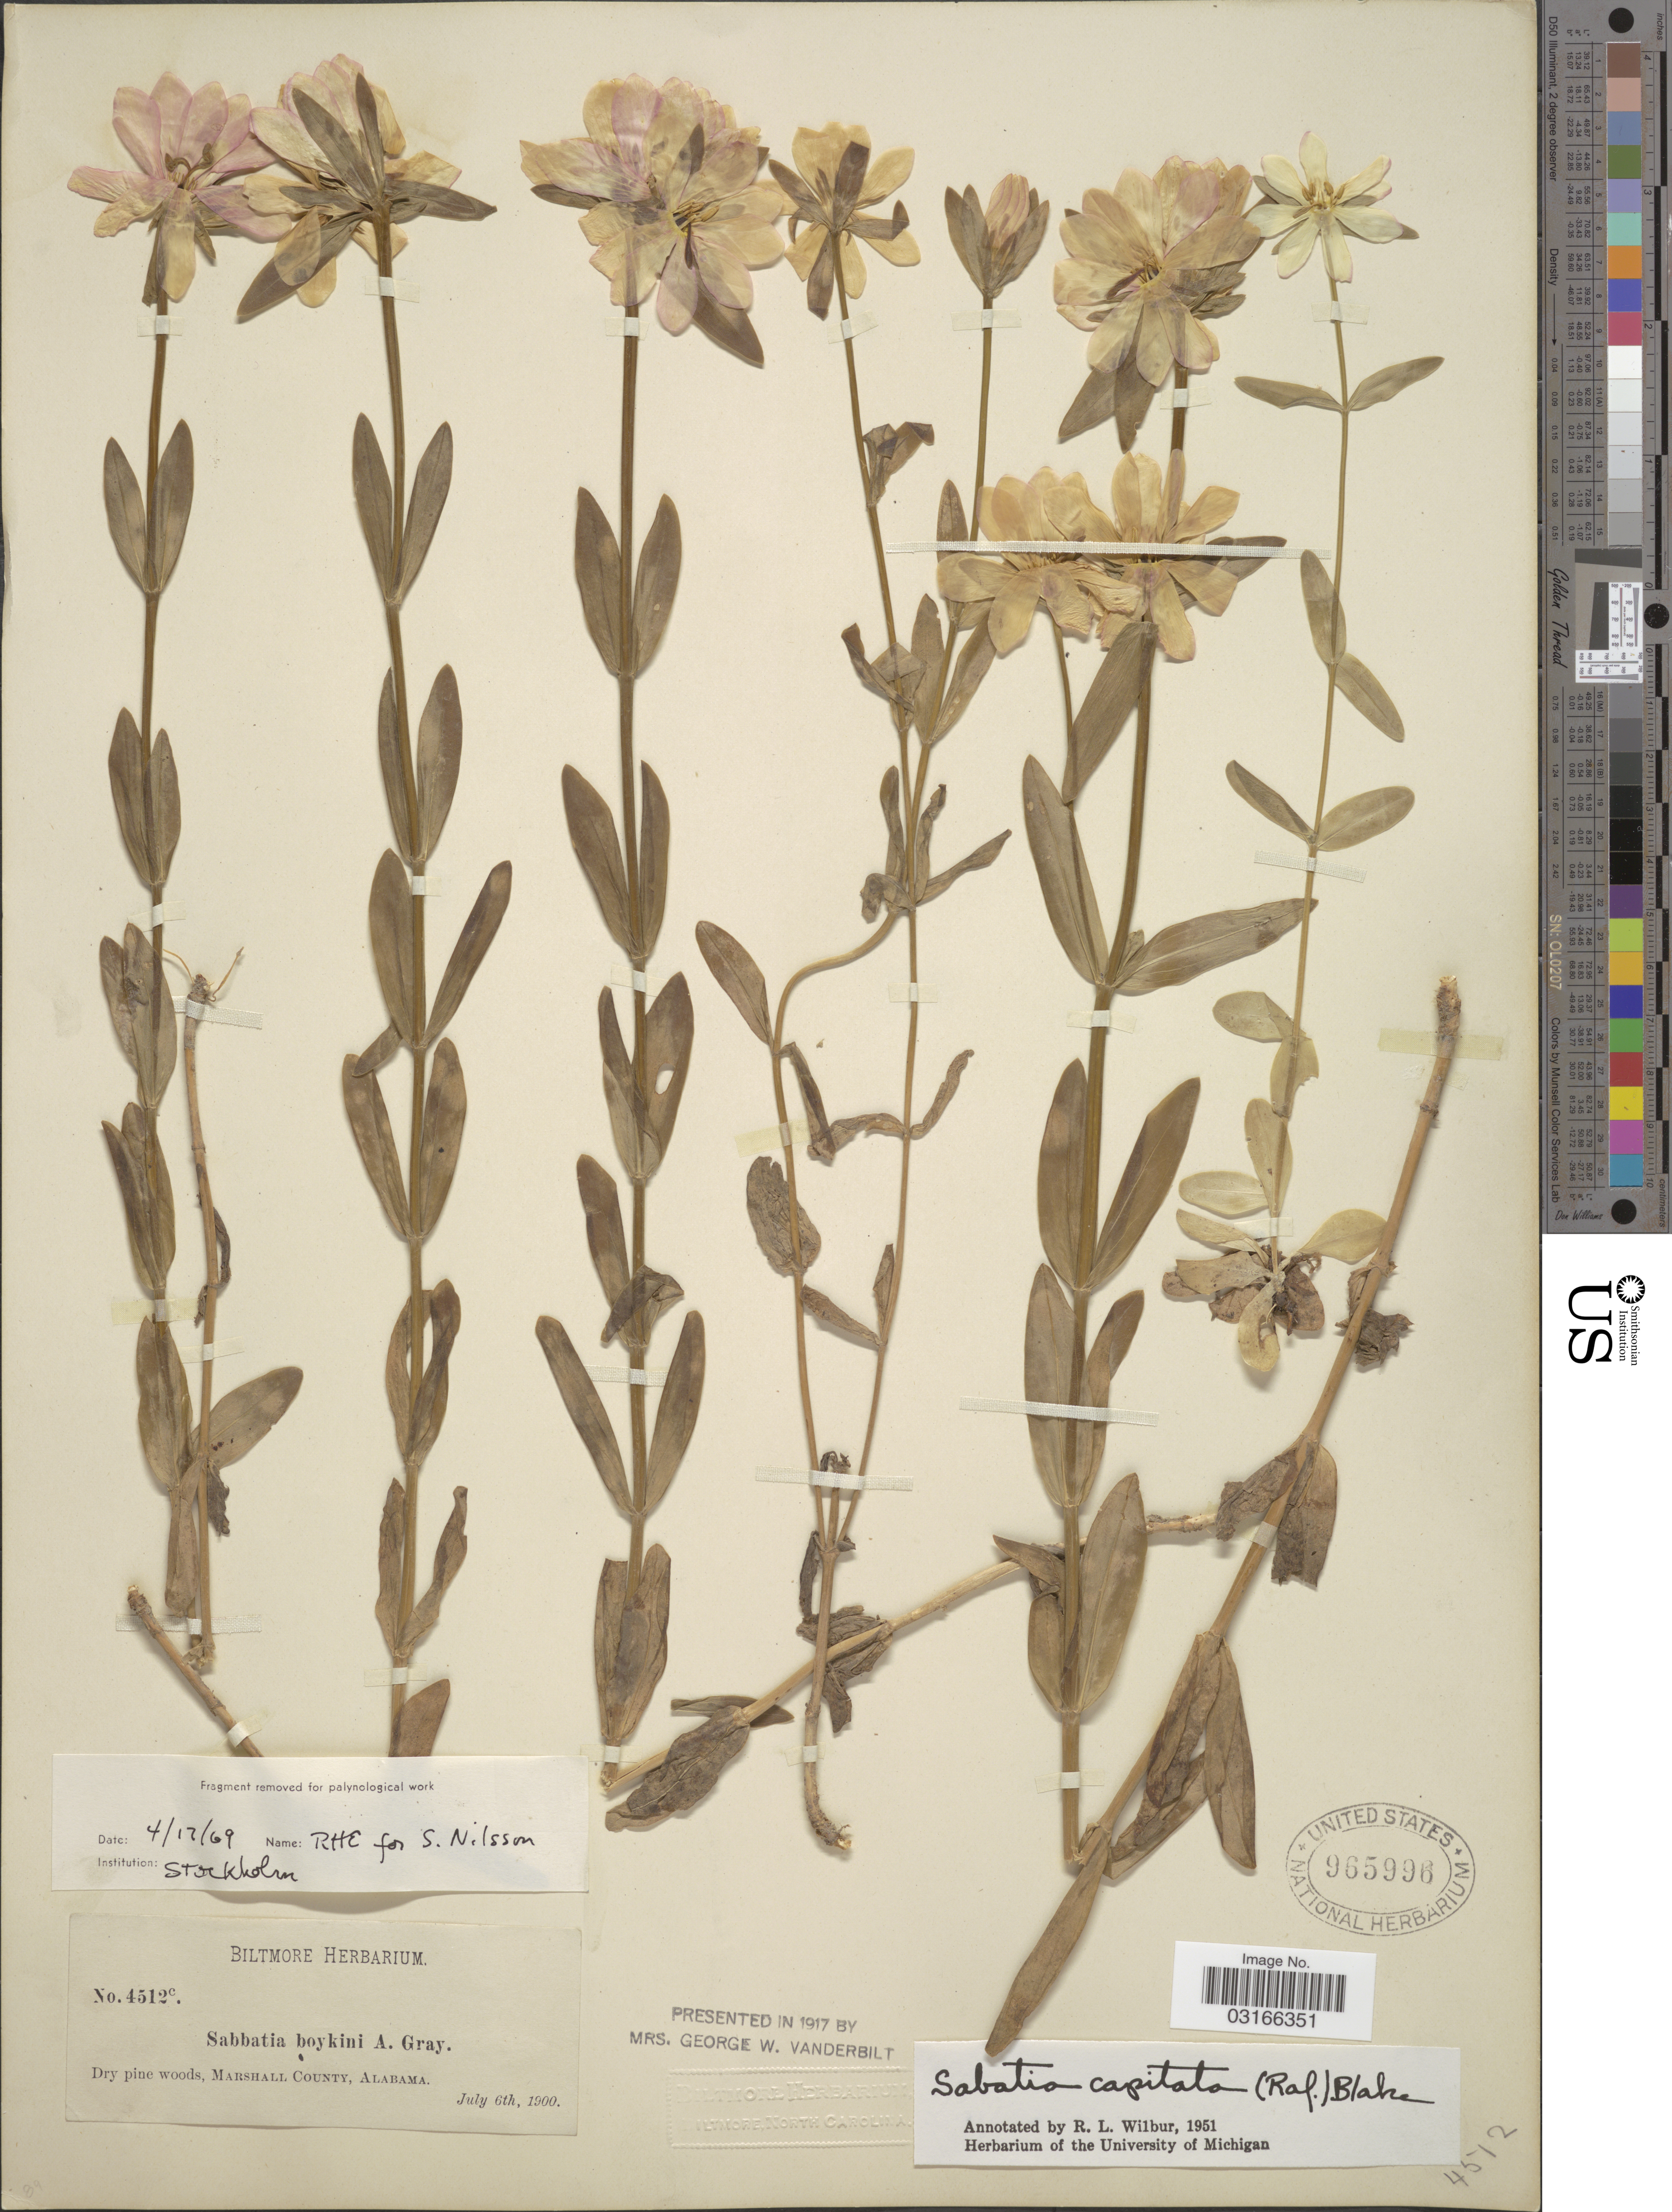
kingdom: Plantae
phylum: Tracheophyta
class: Magnoliopsida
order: Gentianales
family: Gentianaceae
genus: Sabatia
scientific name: Sabatia campestris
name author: Nutt.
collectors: ex herb. Biltmore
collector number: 4512c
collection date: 1900-07-06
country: United States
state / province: Alabama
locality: Dry pine woods, Marshall County.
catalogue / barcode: US 965996